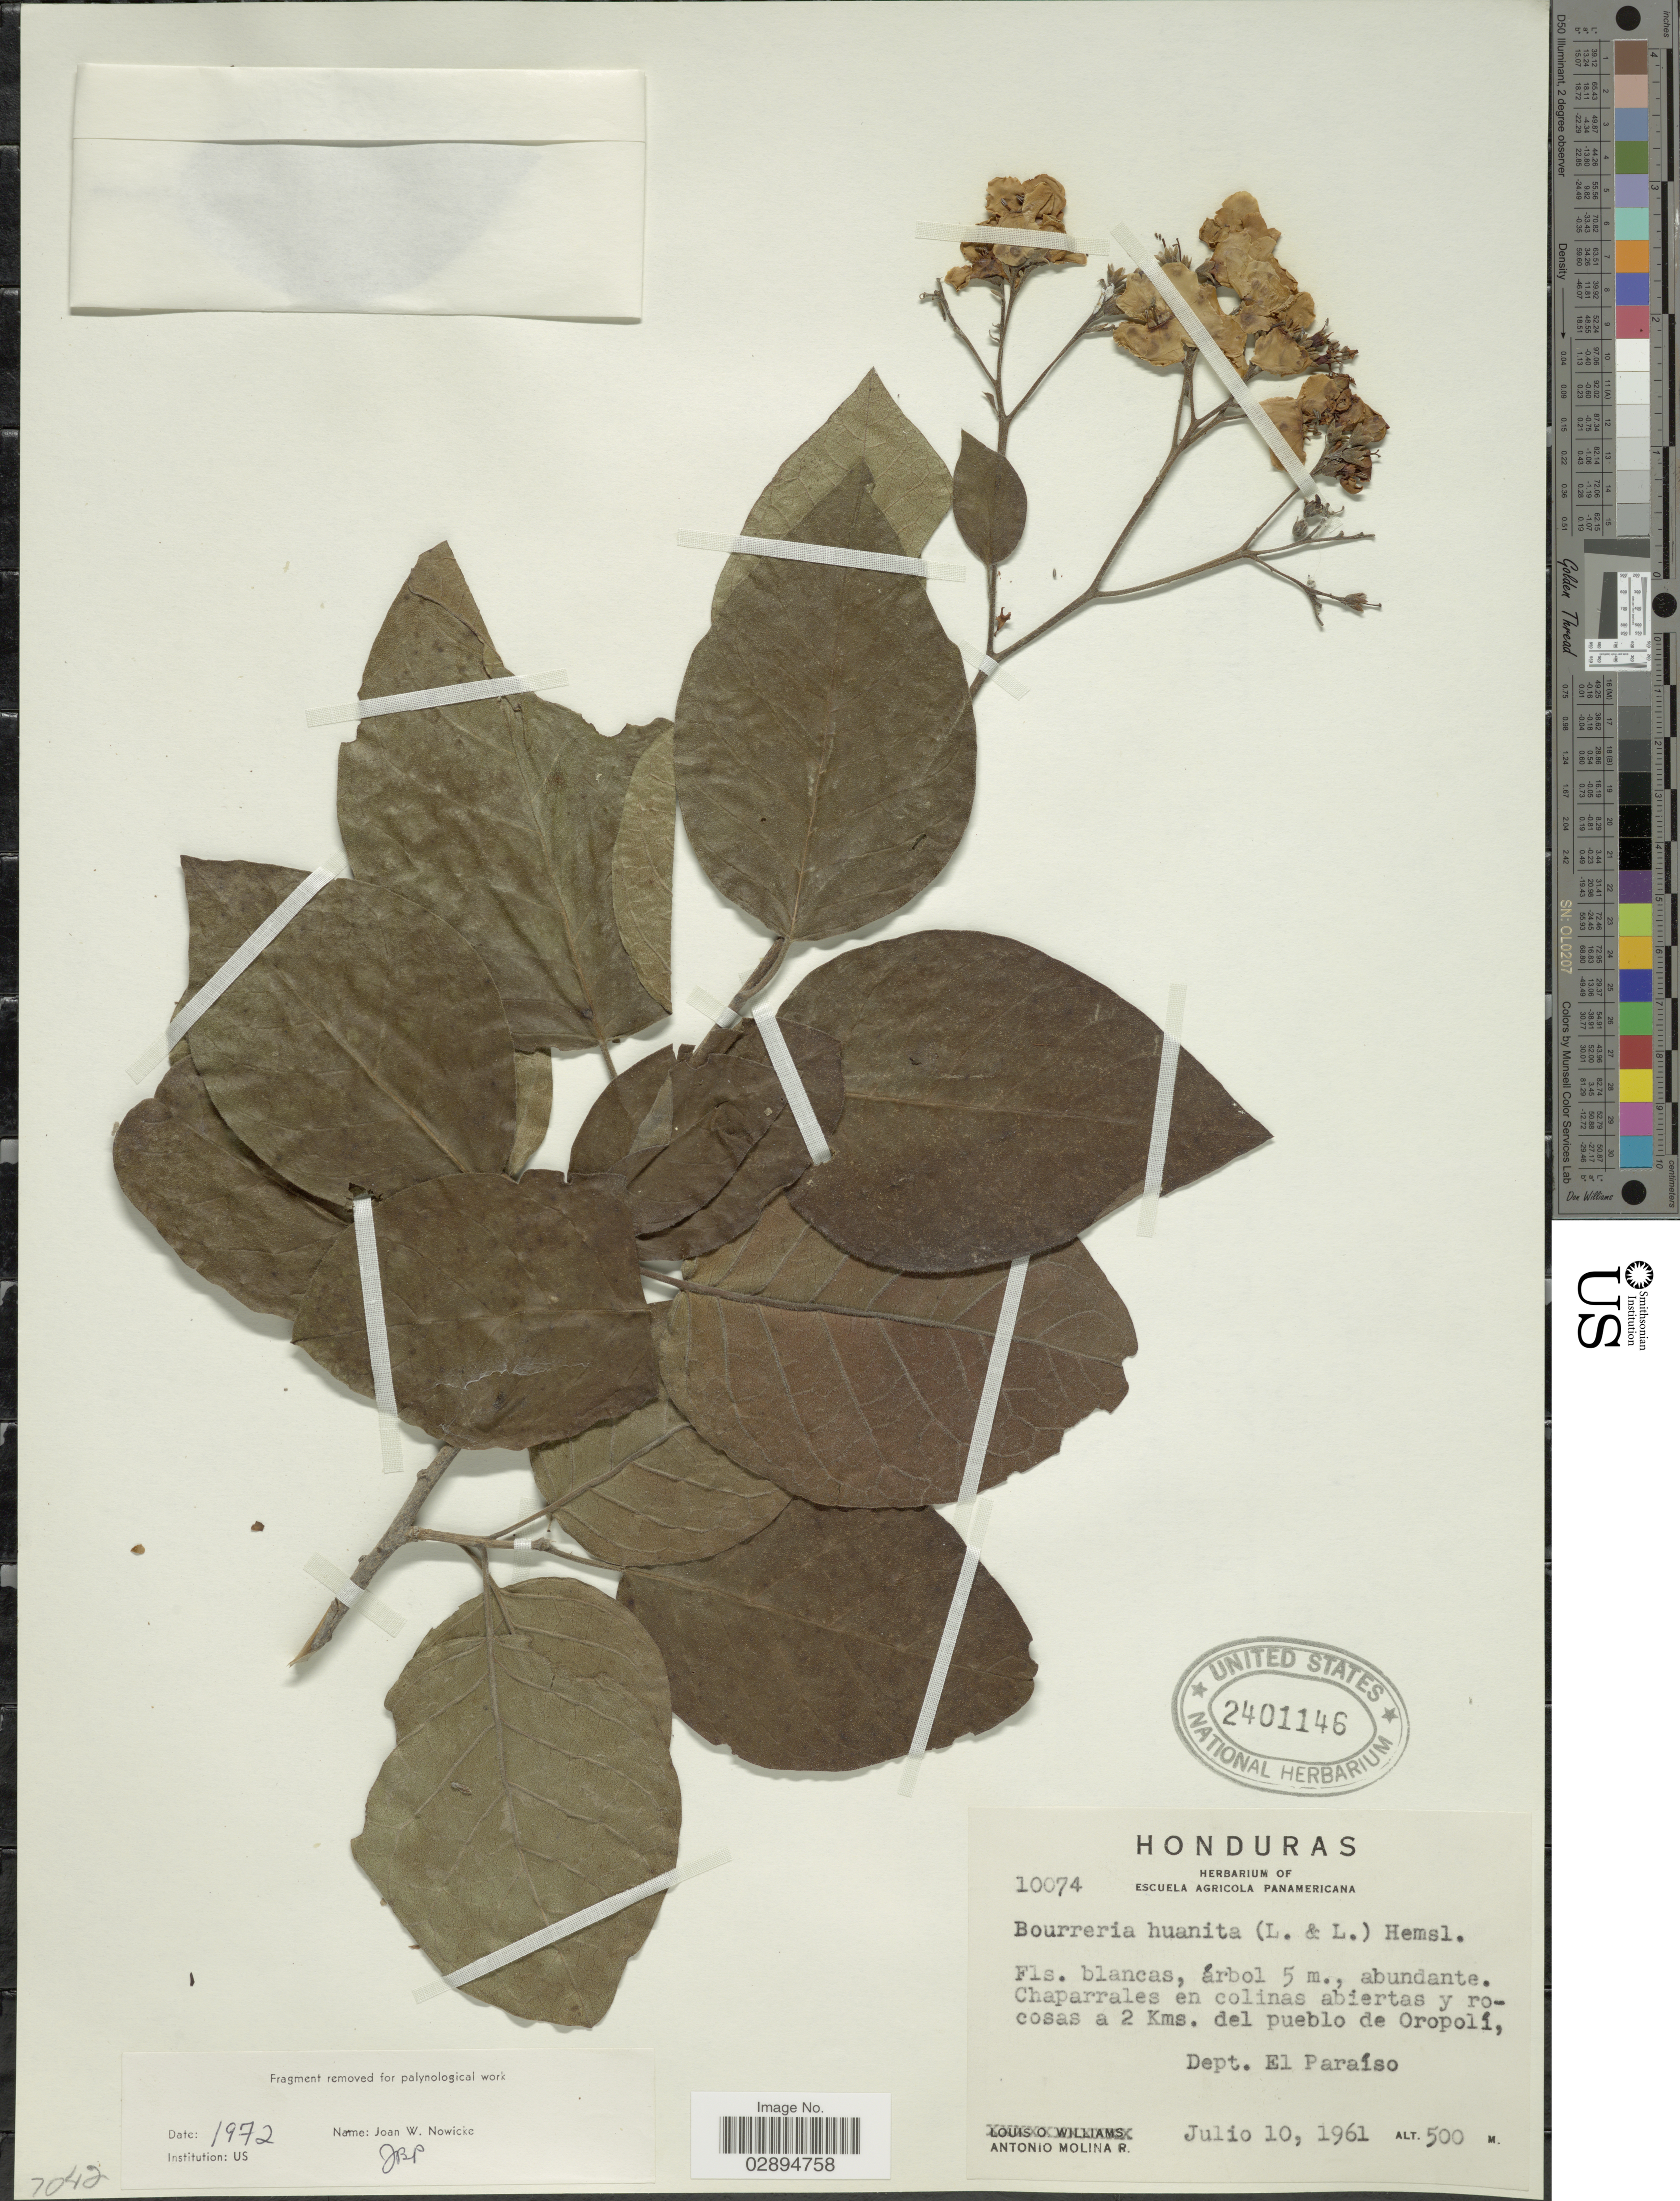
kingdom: Plantae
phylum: Tracheophyta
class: Magnoliopsida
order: Boraginales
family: Ehretiaceae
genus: Bourreria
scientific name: Bourreria huanita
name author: (Lex.) Hemsl.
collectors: A. Molina R.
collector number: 10074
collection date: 1961-07-10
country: Honduras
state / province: El Paraíso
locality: Chaparrales en colinas abiertas y rocosas a 2 Kms. del pueblo de Oropolí, Dept. El Paraíso.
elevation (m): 500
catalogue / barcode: US 2401146